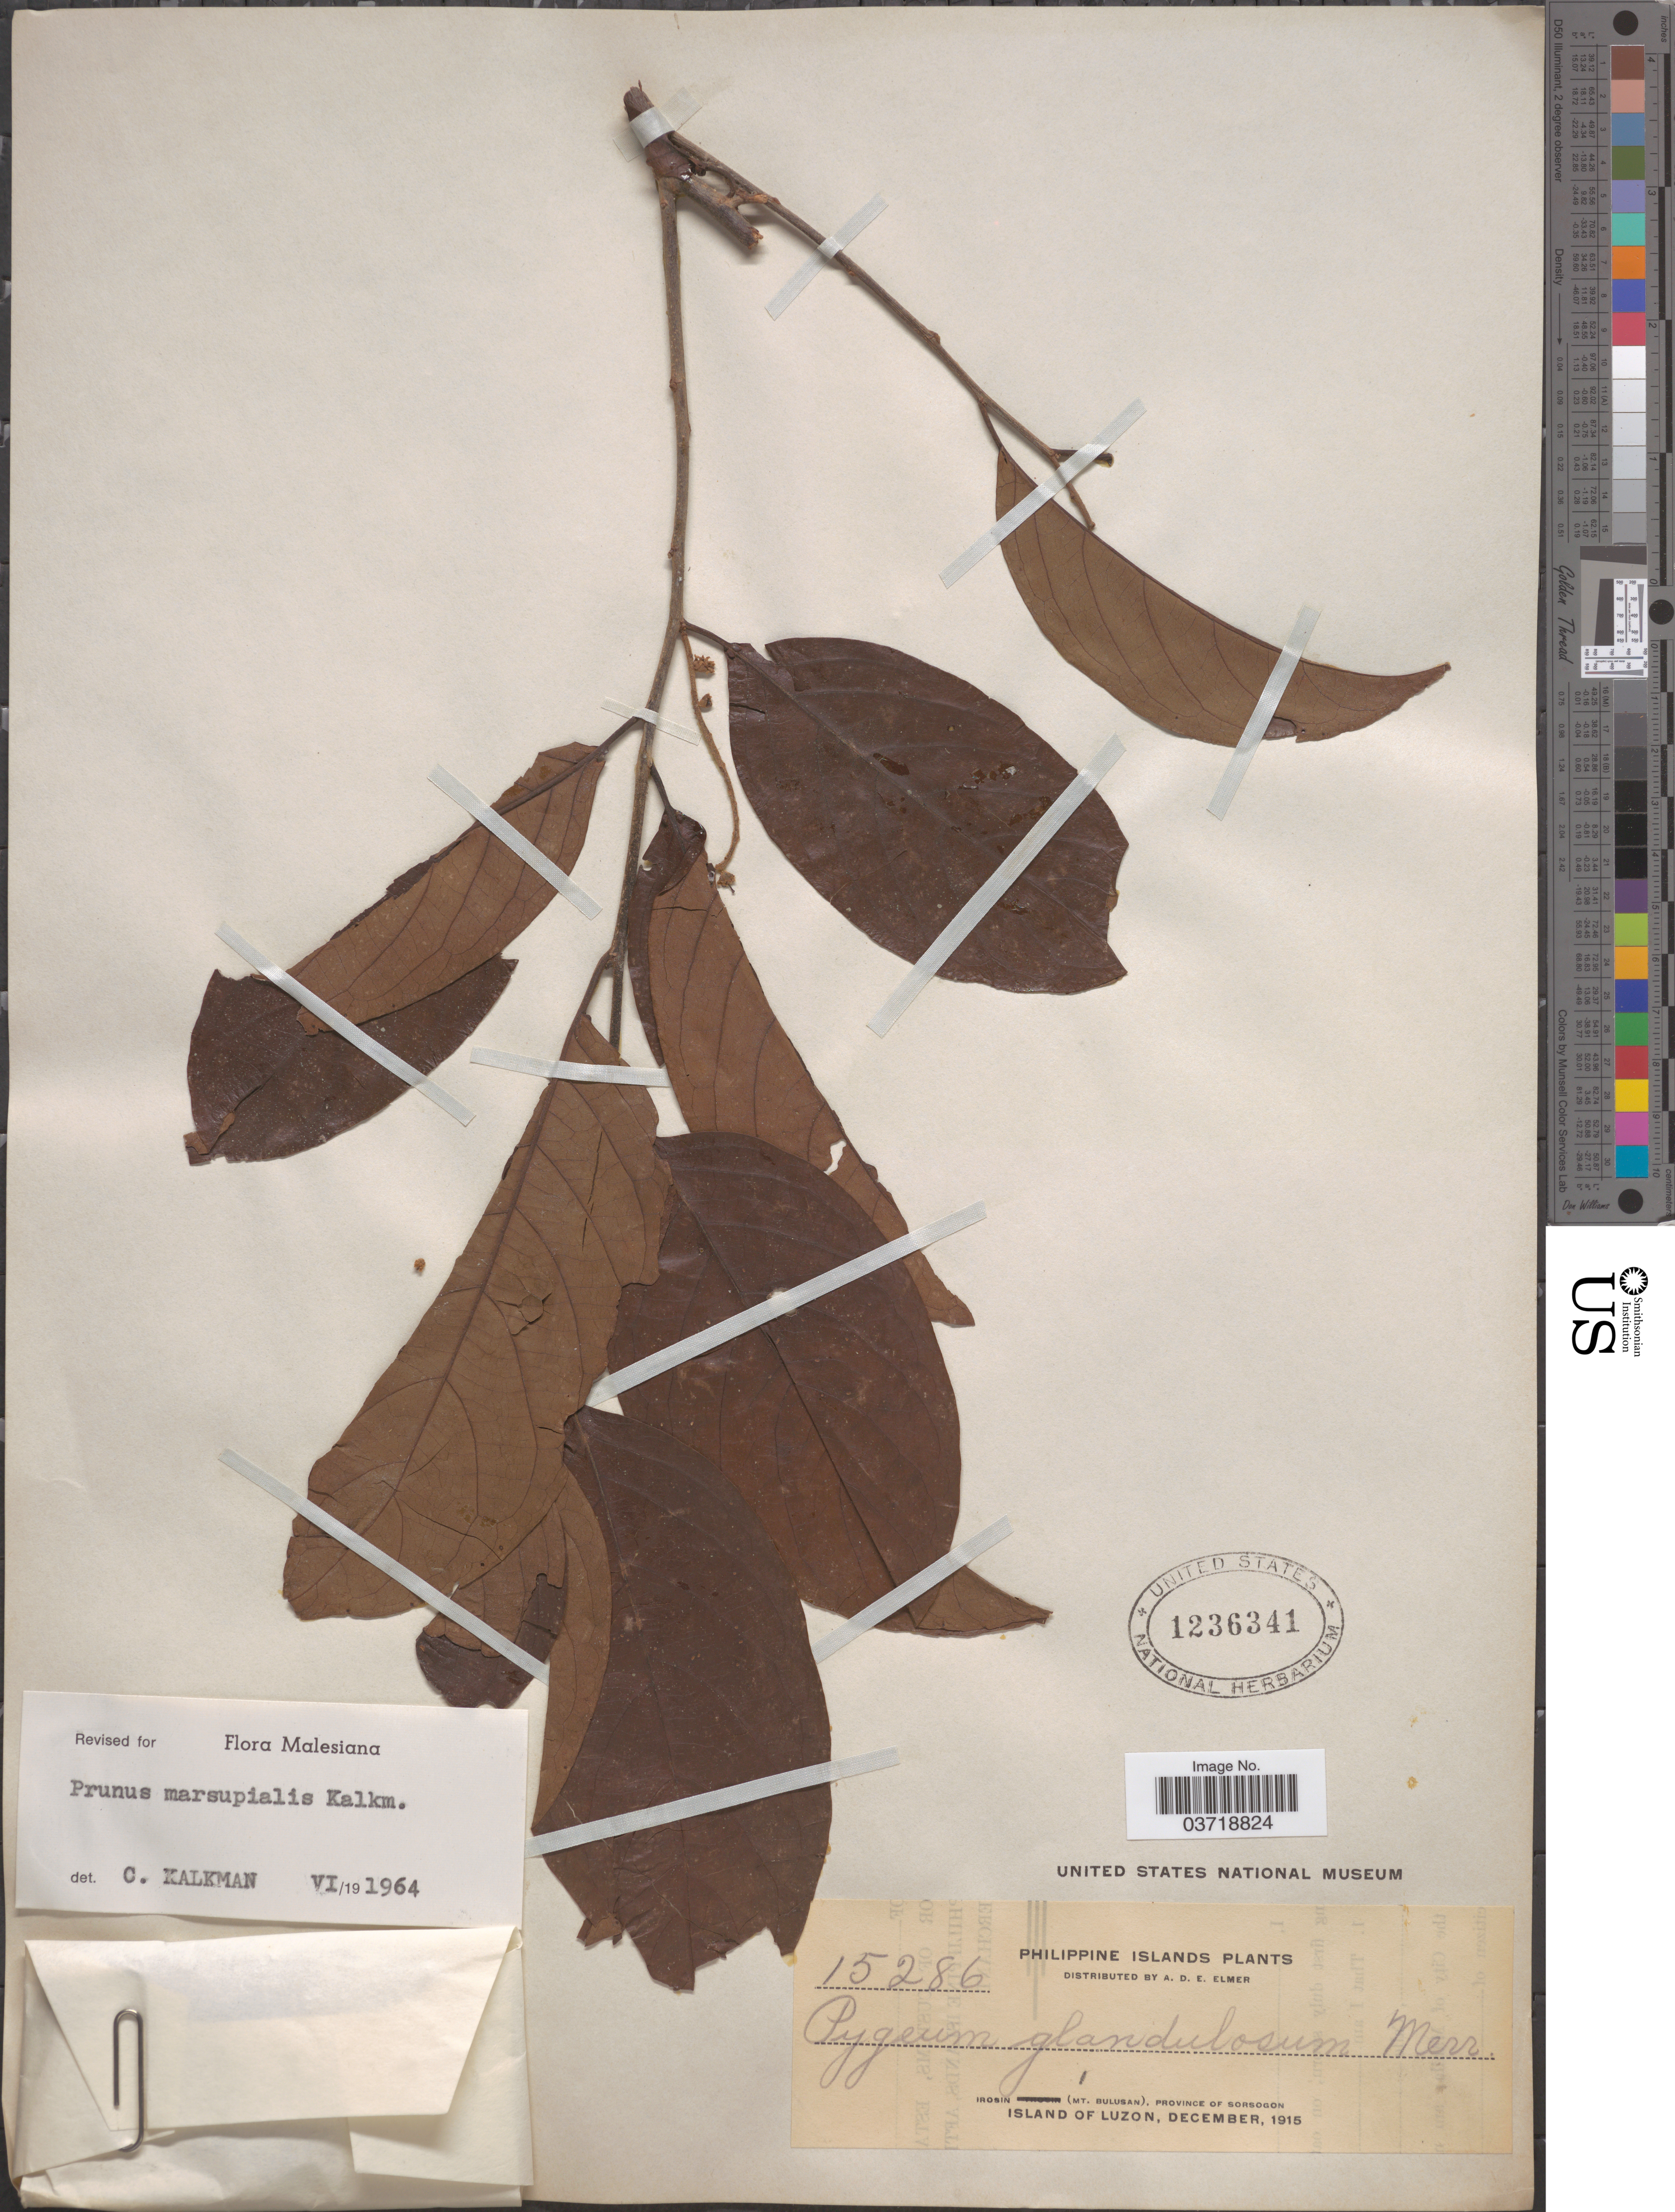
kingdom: Plantae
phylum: Tracheophyta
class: Magnoliopsida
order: Rosales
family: Rosaceae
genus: Prunus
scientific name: Prunus marsupialis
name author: Kalkman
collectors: A. D. E. Elmer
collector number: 15286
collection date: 1915-12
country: Philippines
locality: Irosin (Mt. Bulusan), Province of Sorsogon. Island of Luzon.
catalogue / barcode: US 1236341